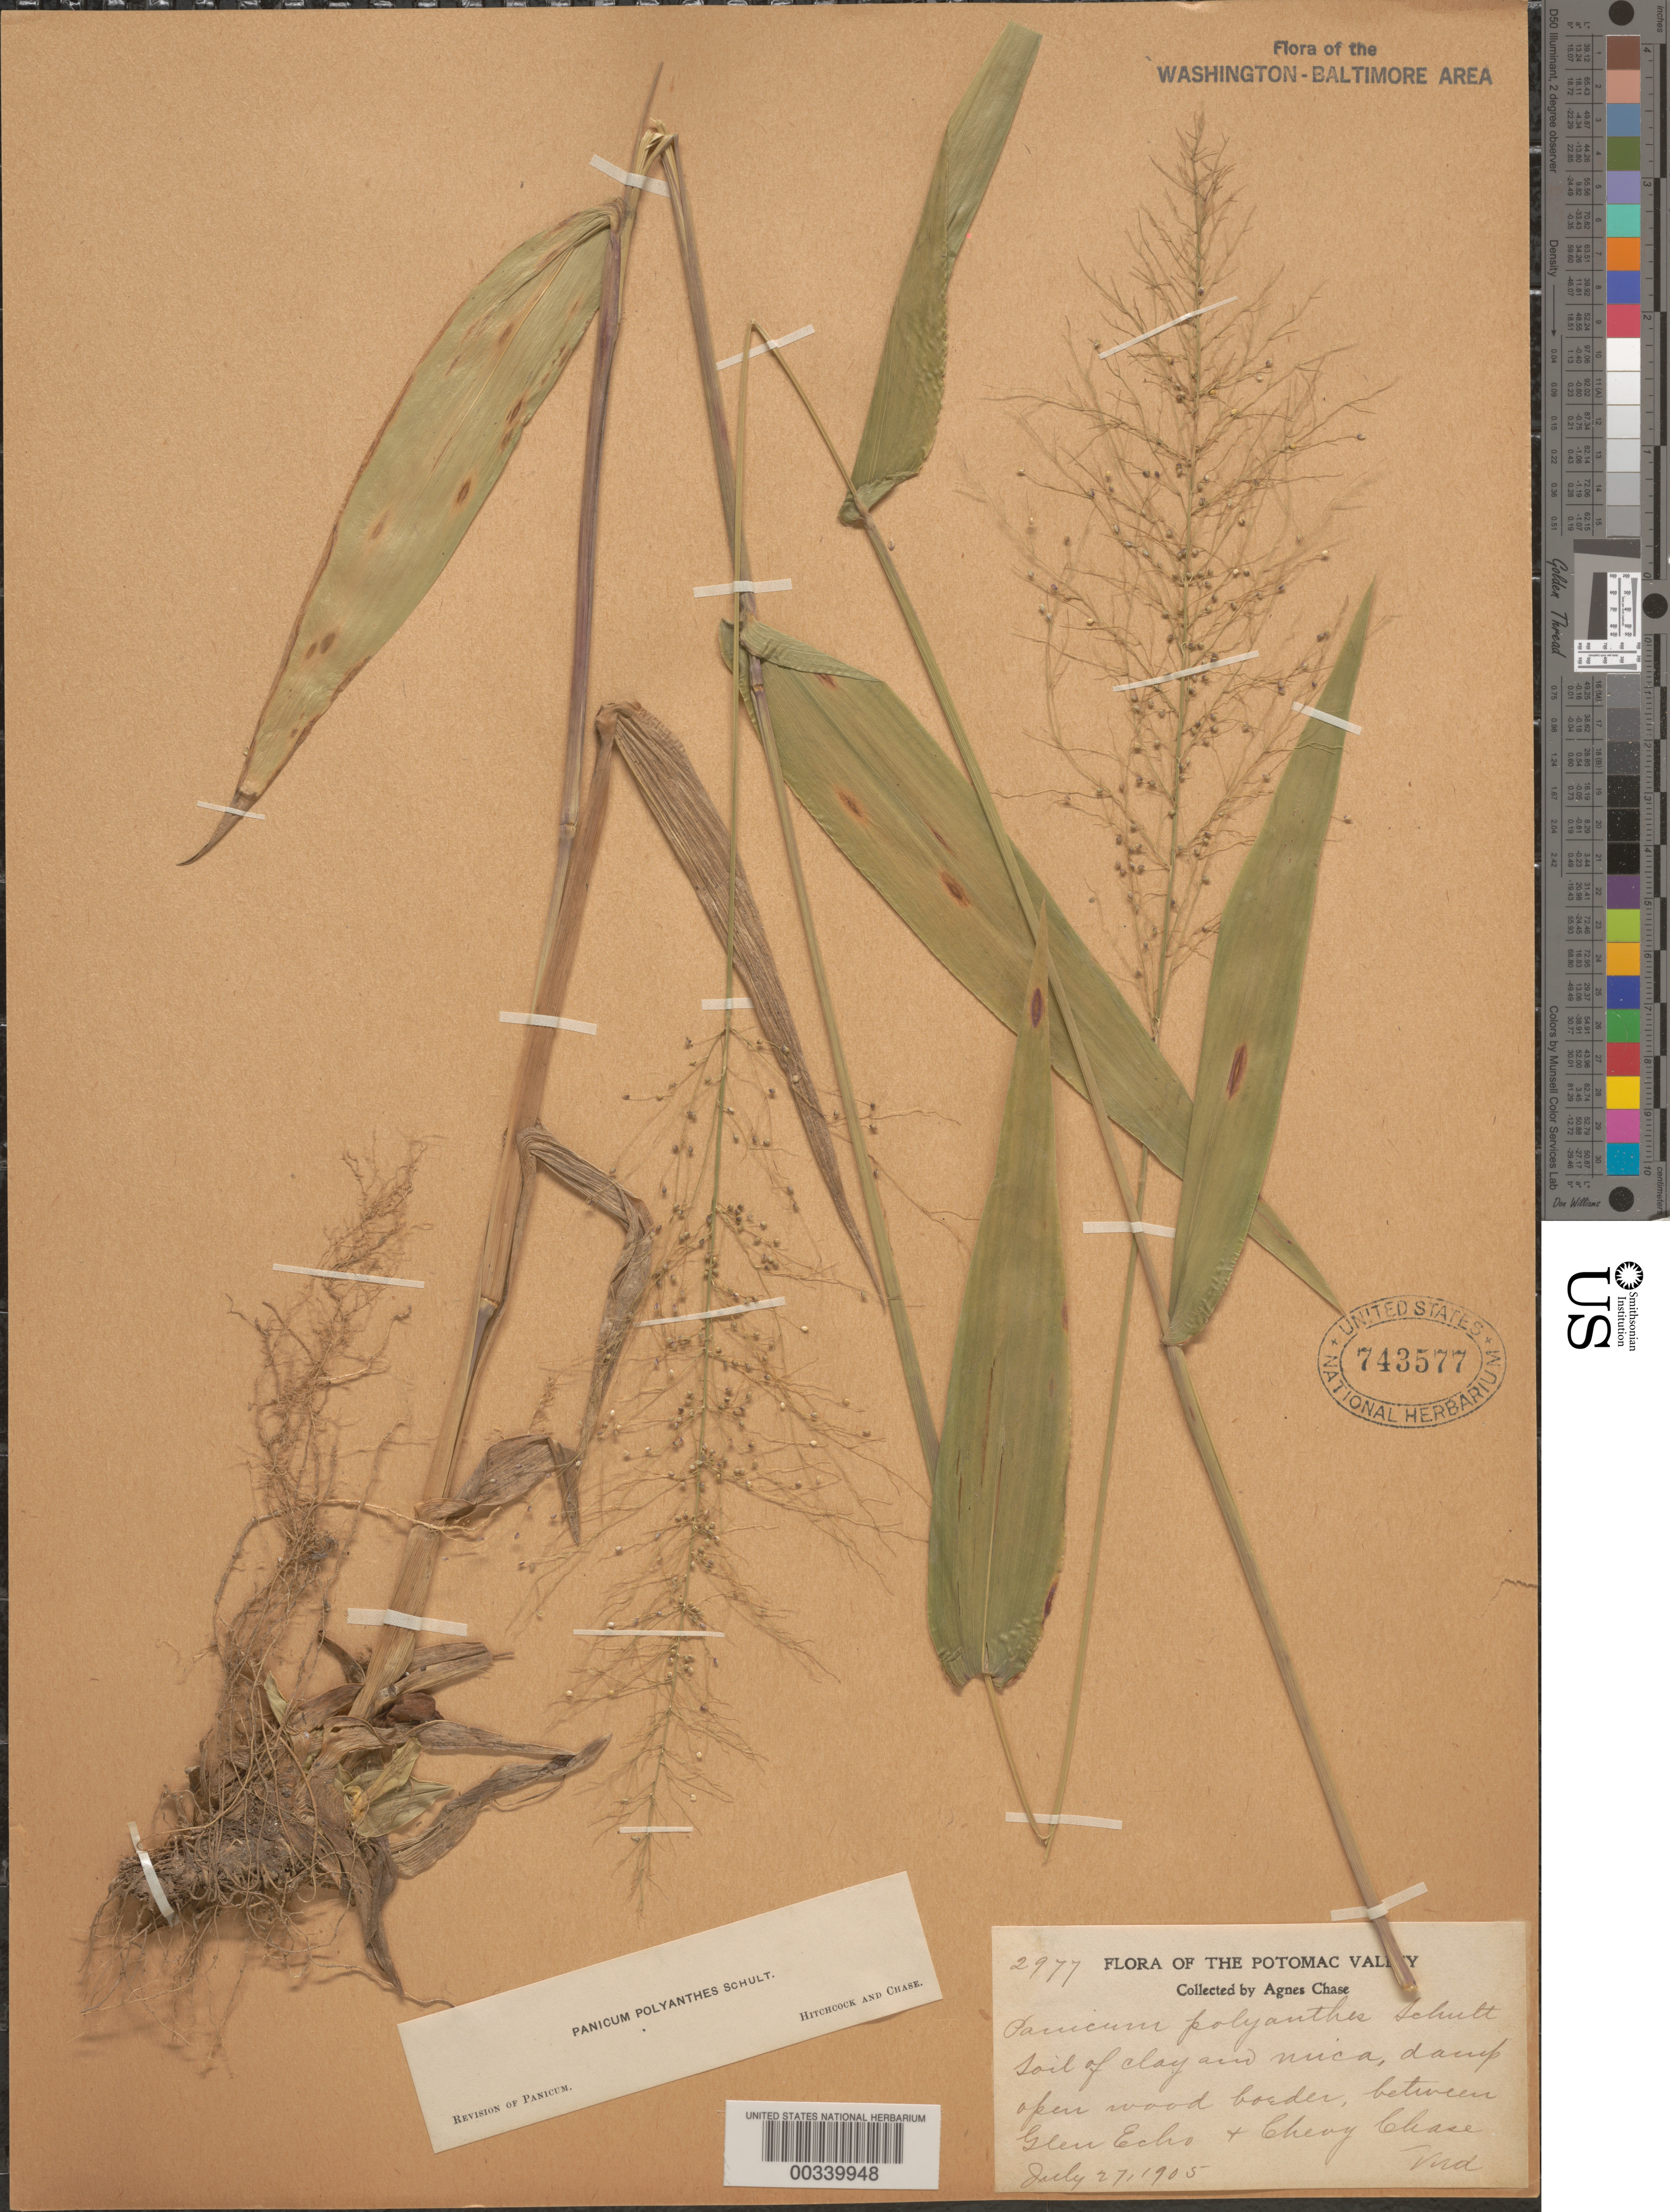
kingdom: Plantae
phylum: Tracheophyta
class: Liliopsida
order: Poales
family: Poaceae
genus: Dichanthelium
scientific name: Dichanthelium sphaerocarpon var. isophyllum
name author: (Scribn.) Gould & C.A. Clark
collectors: A. Chase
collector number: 2977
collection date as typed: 27 Jul 1905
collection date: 1905-07-27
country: United States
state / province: Maryland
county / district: Montgomery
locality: Glen Echo and Chevy Chase C. & O. Canal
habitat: Clay and mica soil, damp open wood border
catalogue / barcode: US 743577